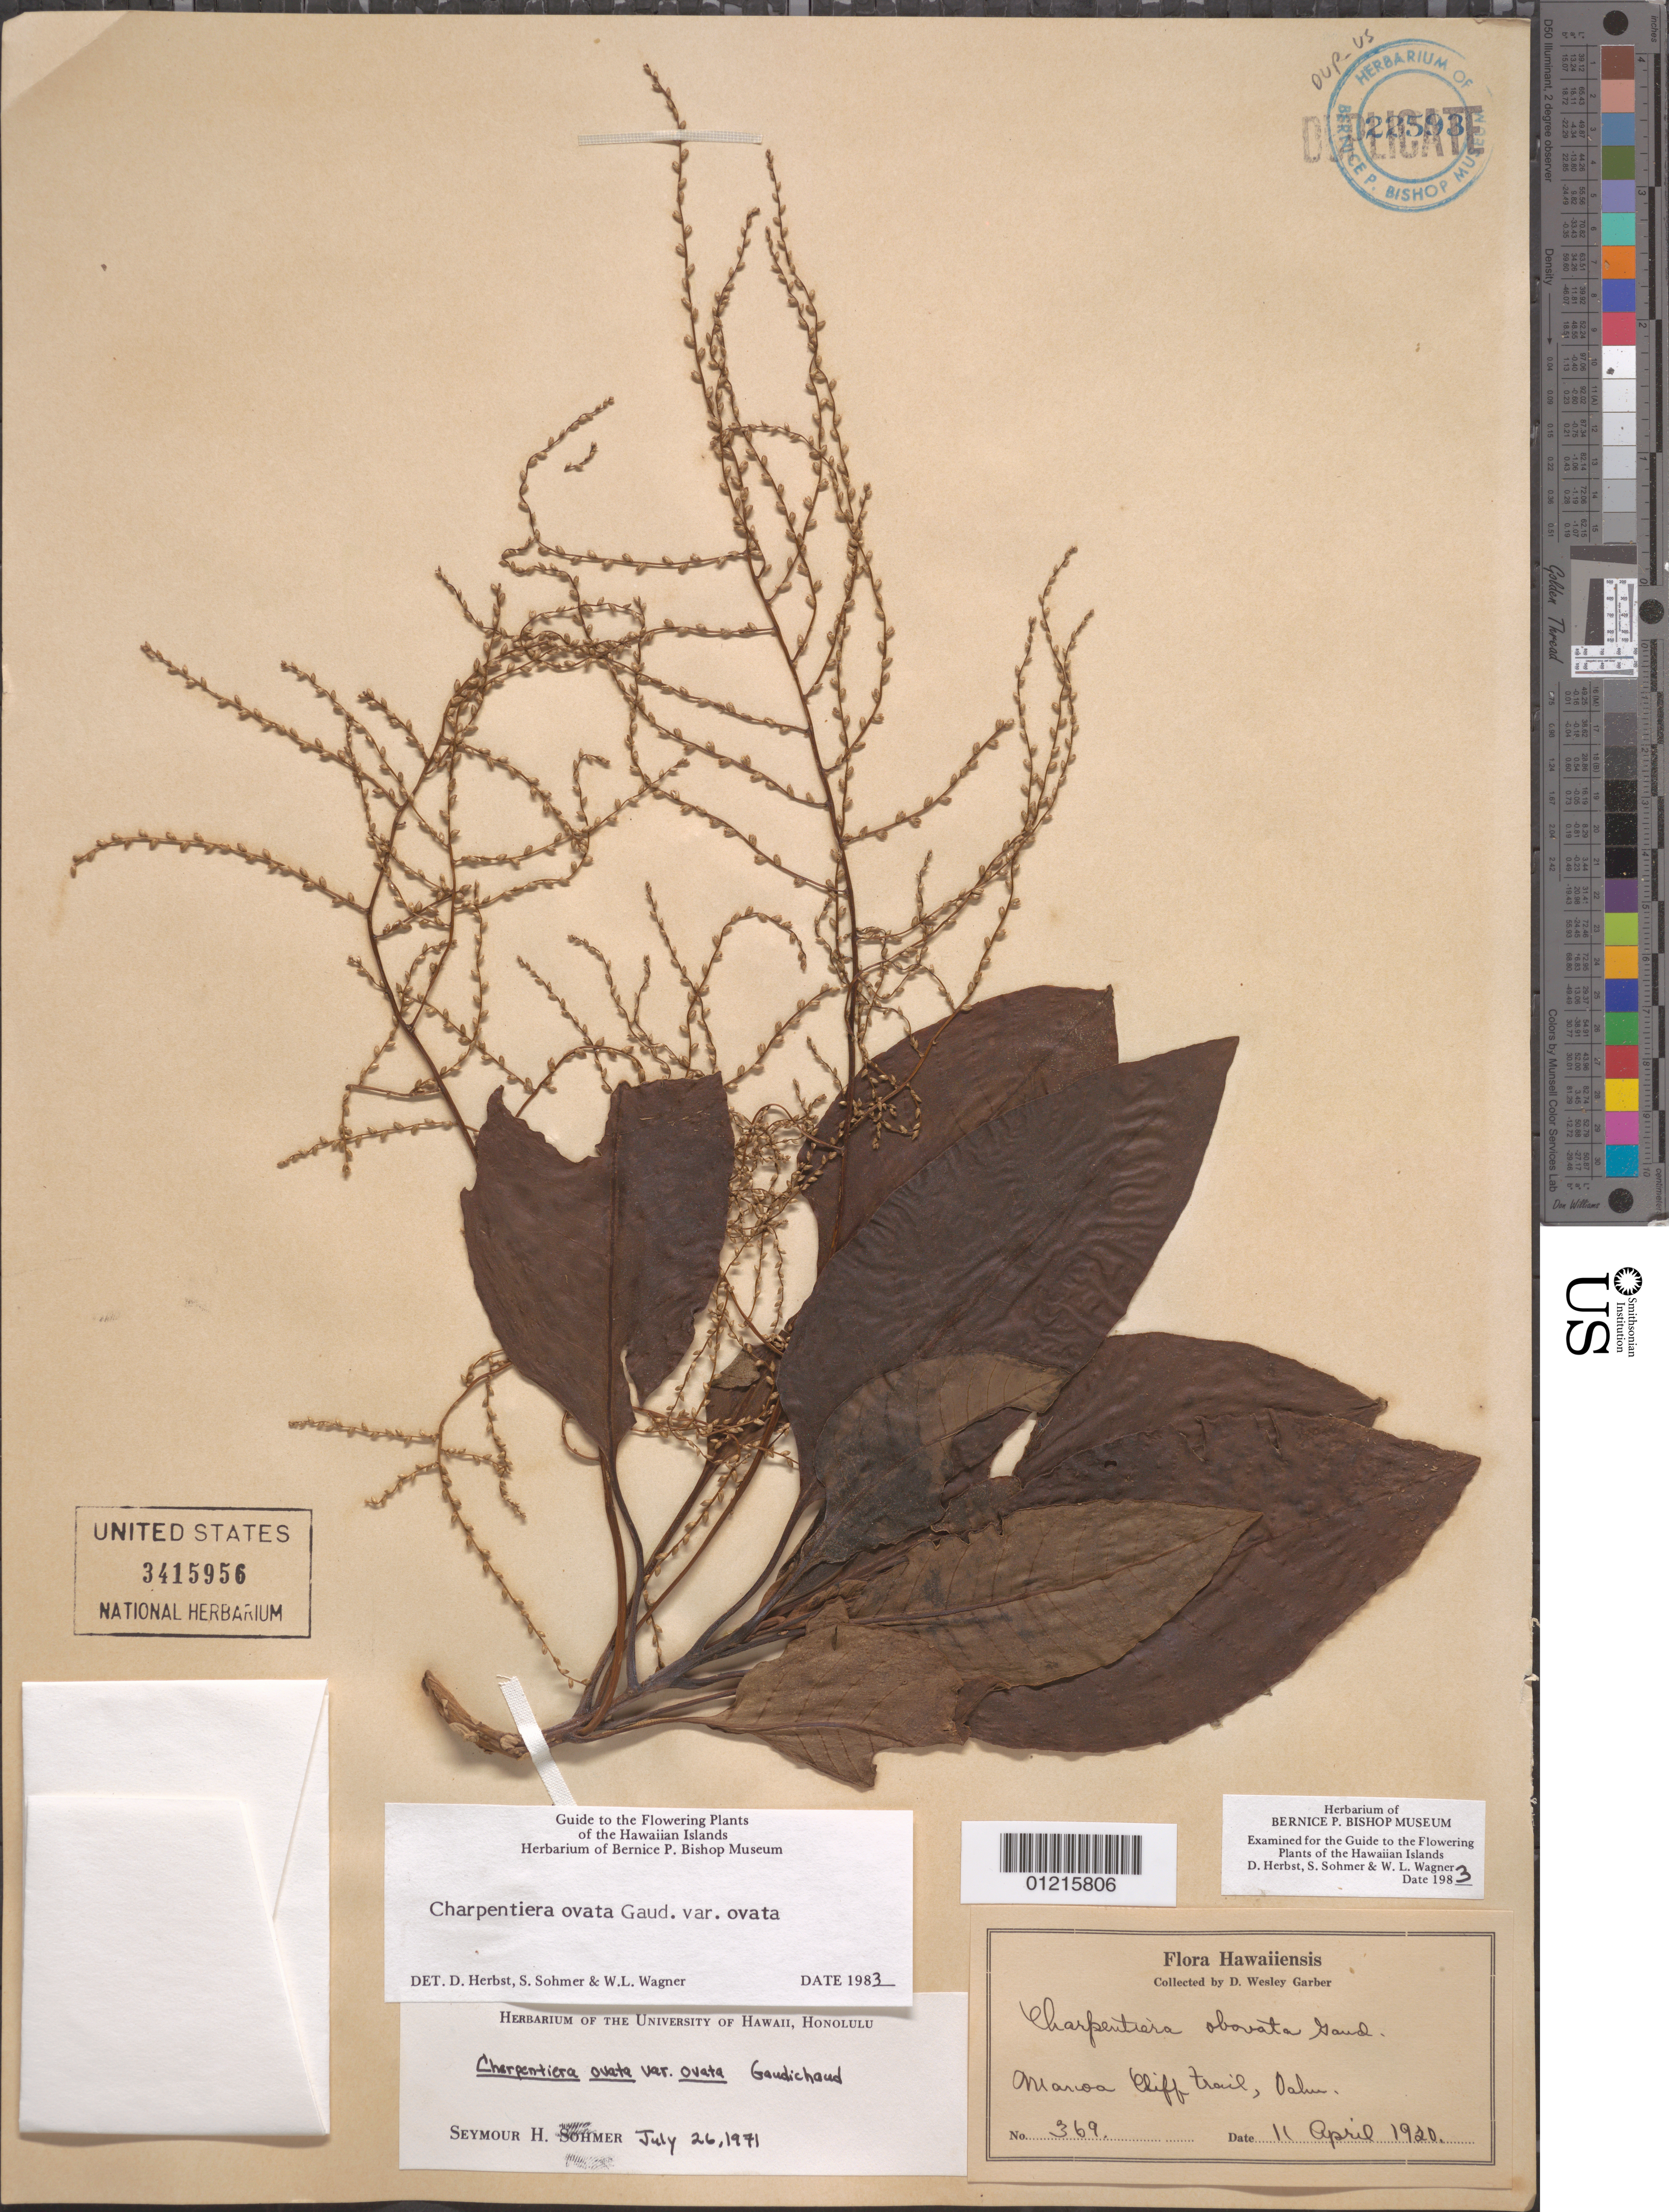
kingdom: Plantae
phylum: Tracheophyta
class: Magnoliopsida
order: Caryophyllales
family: Amaranthaceae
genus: Charpentiera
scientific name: Charpentiera ovata var. ovata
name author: Gaudich.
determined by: Herbst, D. R.; Sohmer, S. H.; Wagner, W. L.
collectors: D. W. Garber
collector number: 369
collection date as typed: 11 Apr 1920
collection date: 1920-04-11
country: United States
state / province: Hawaii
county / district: Honolulu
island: Oahu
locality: Manoa Cliff trail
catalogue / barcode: US 3415956